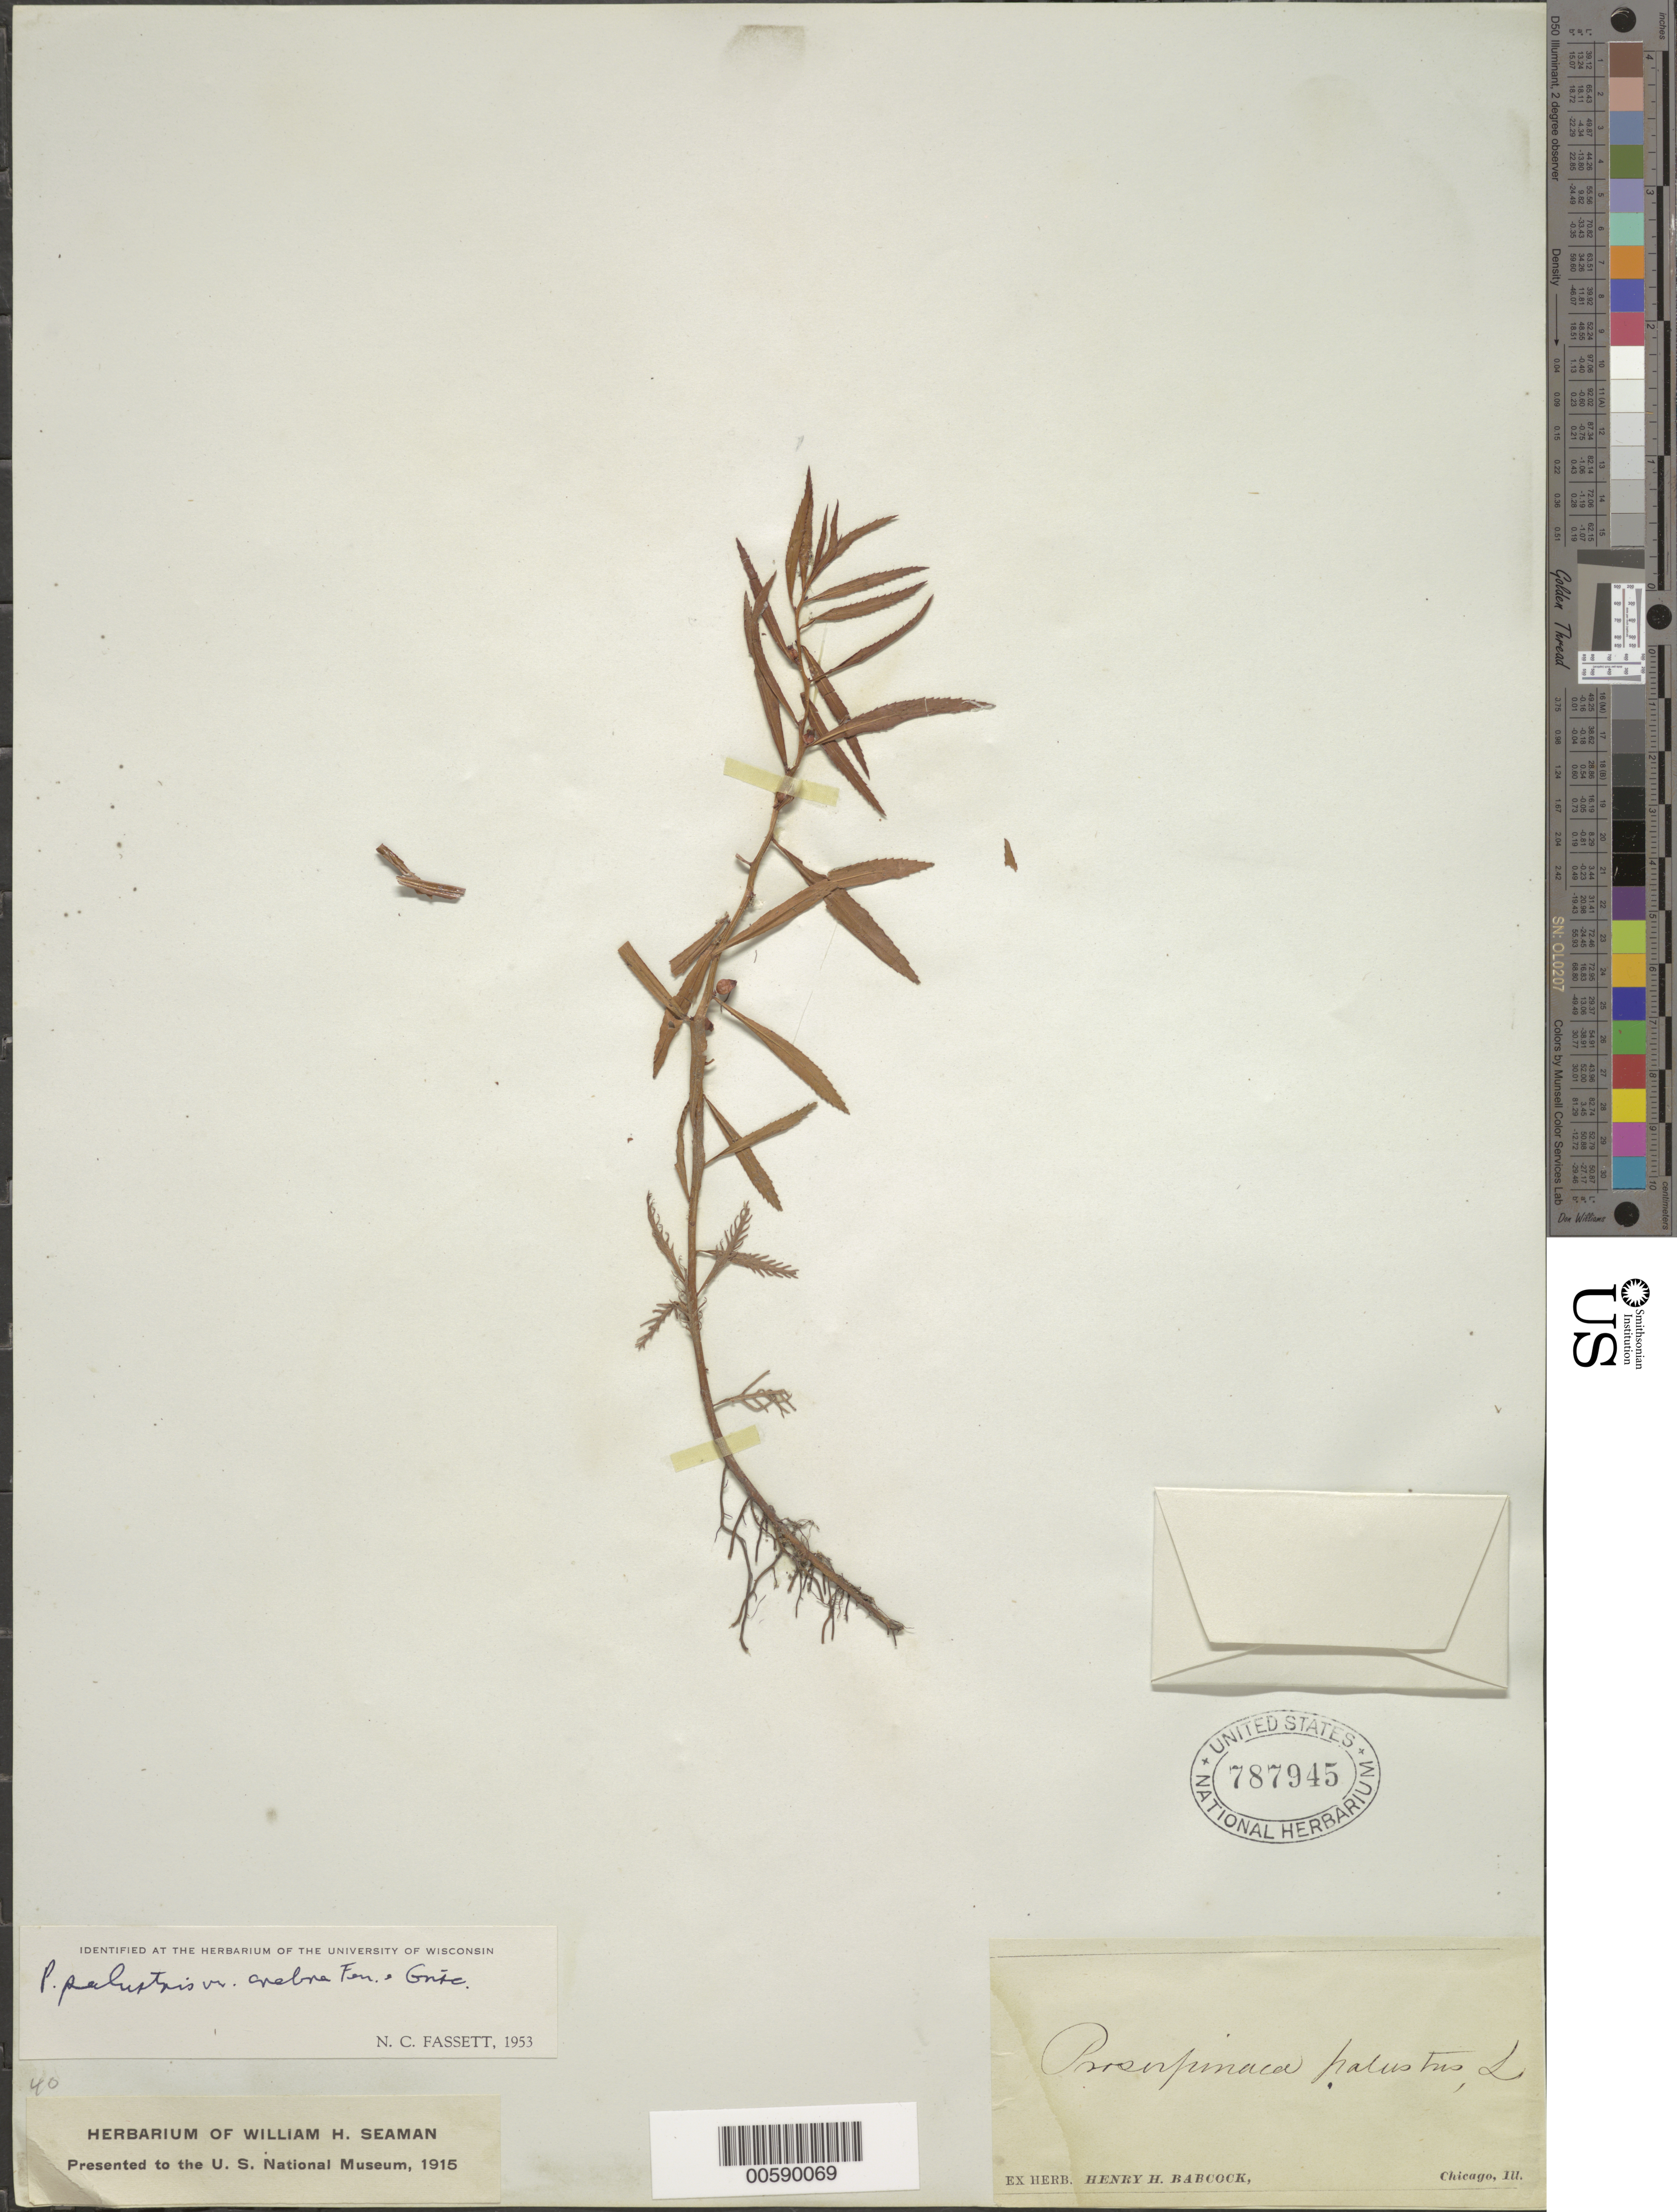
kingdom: Plantae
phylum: Tracheophyta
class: Magnoliopsida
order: Saxifragales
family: Haloragaceae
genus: Proserpinaca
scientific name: Proserpinaca palustris var. crebra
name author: Fernald & Griscom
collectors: H. Babcock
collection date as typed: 18--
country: United States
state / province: Illinois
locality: Chicago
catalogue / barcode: US 787945